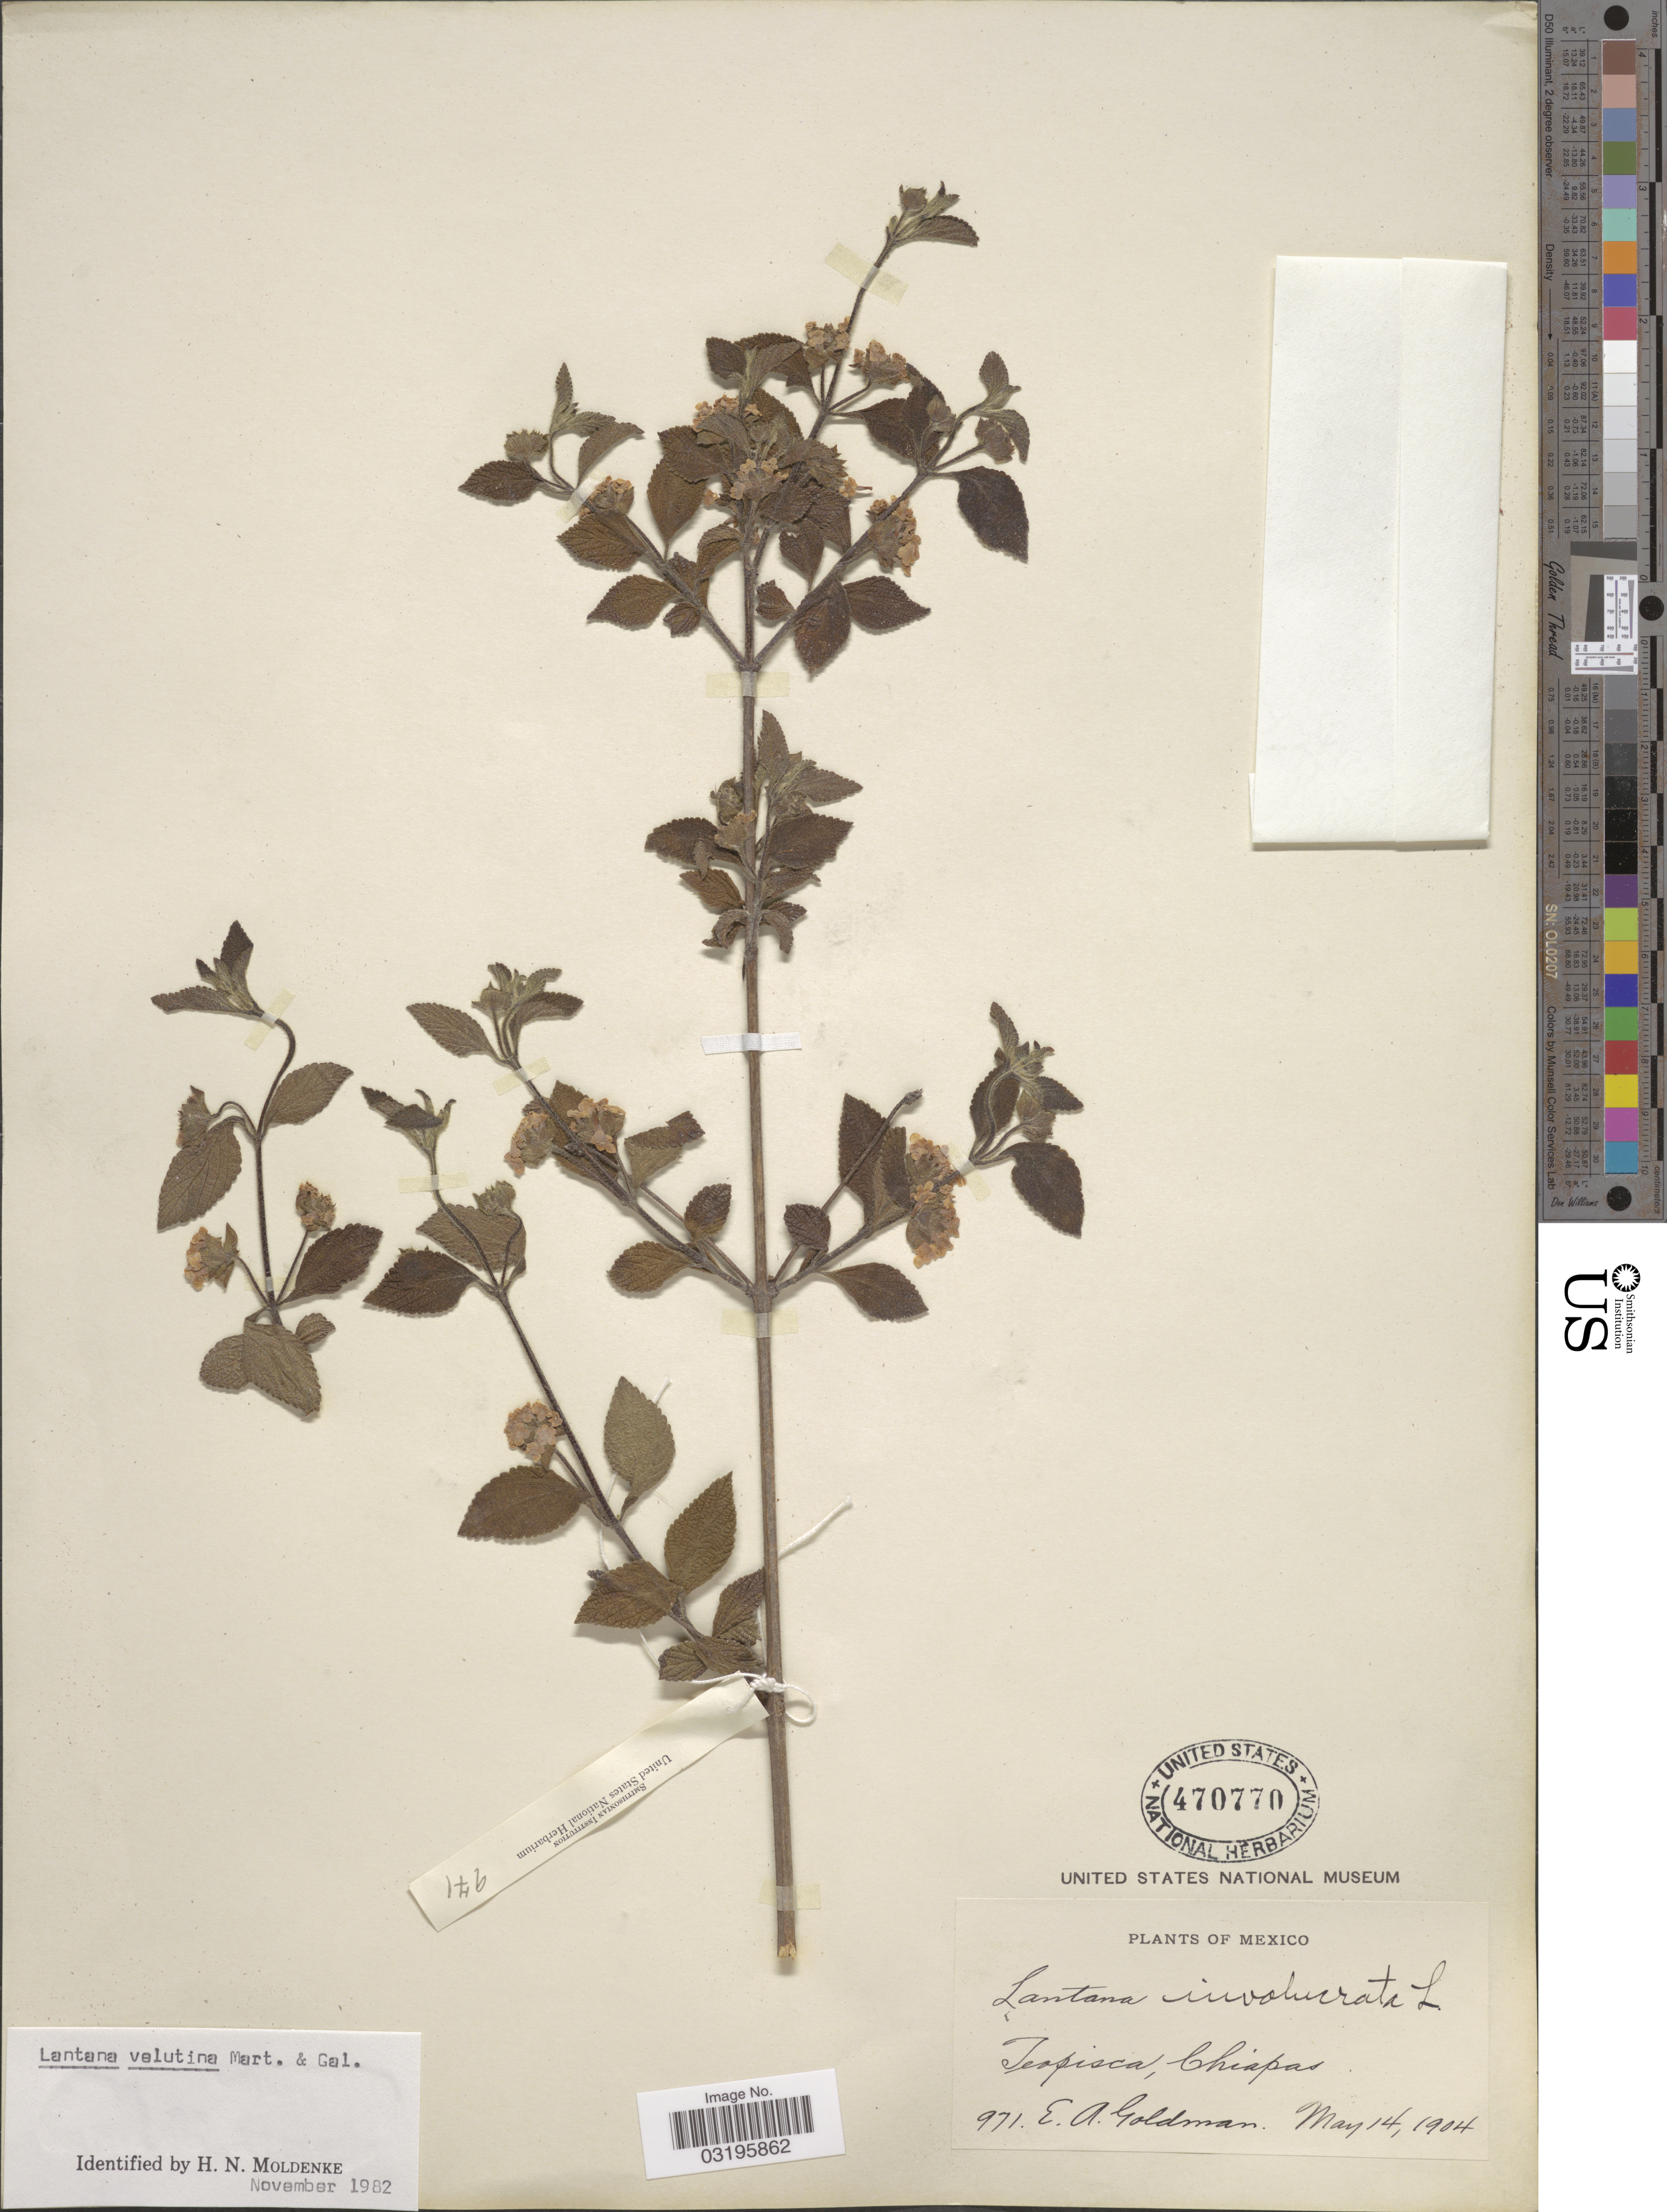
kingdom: Plantae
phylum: Tracheophyta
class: Magnoliopsida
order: Lamiales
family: Verbenaceae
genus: Lantana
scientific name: Lantana velutina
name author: M. Martens & Galeotti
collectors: E. A. Goldman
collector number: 971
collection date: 1904-05-14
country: Mexico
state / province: Chiapas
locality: Teopisca.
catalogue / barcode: US 470770